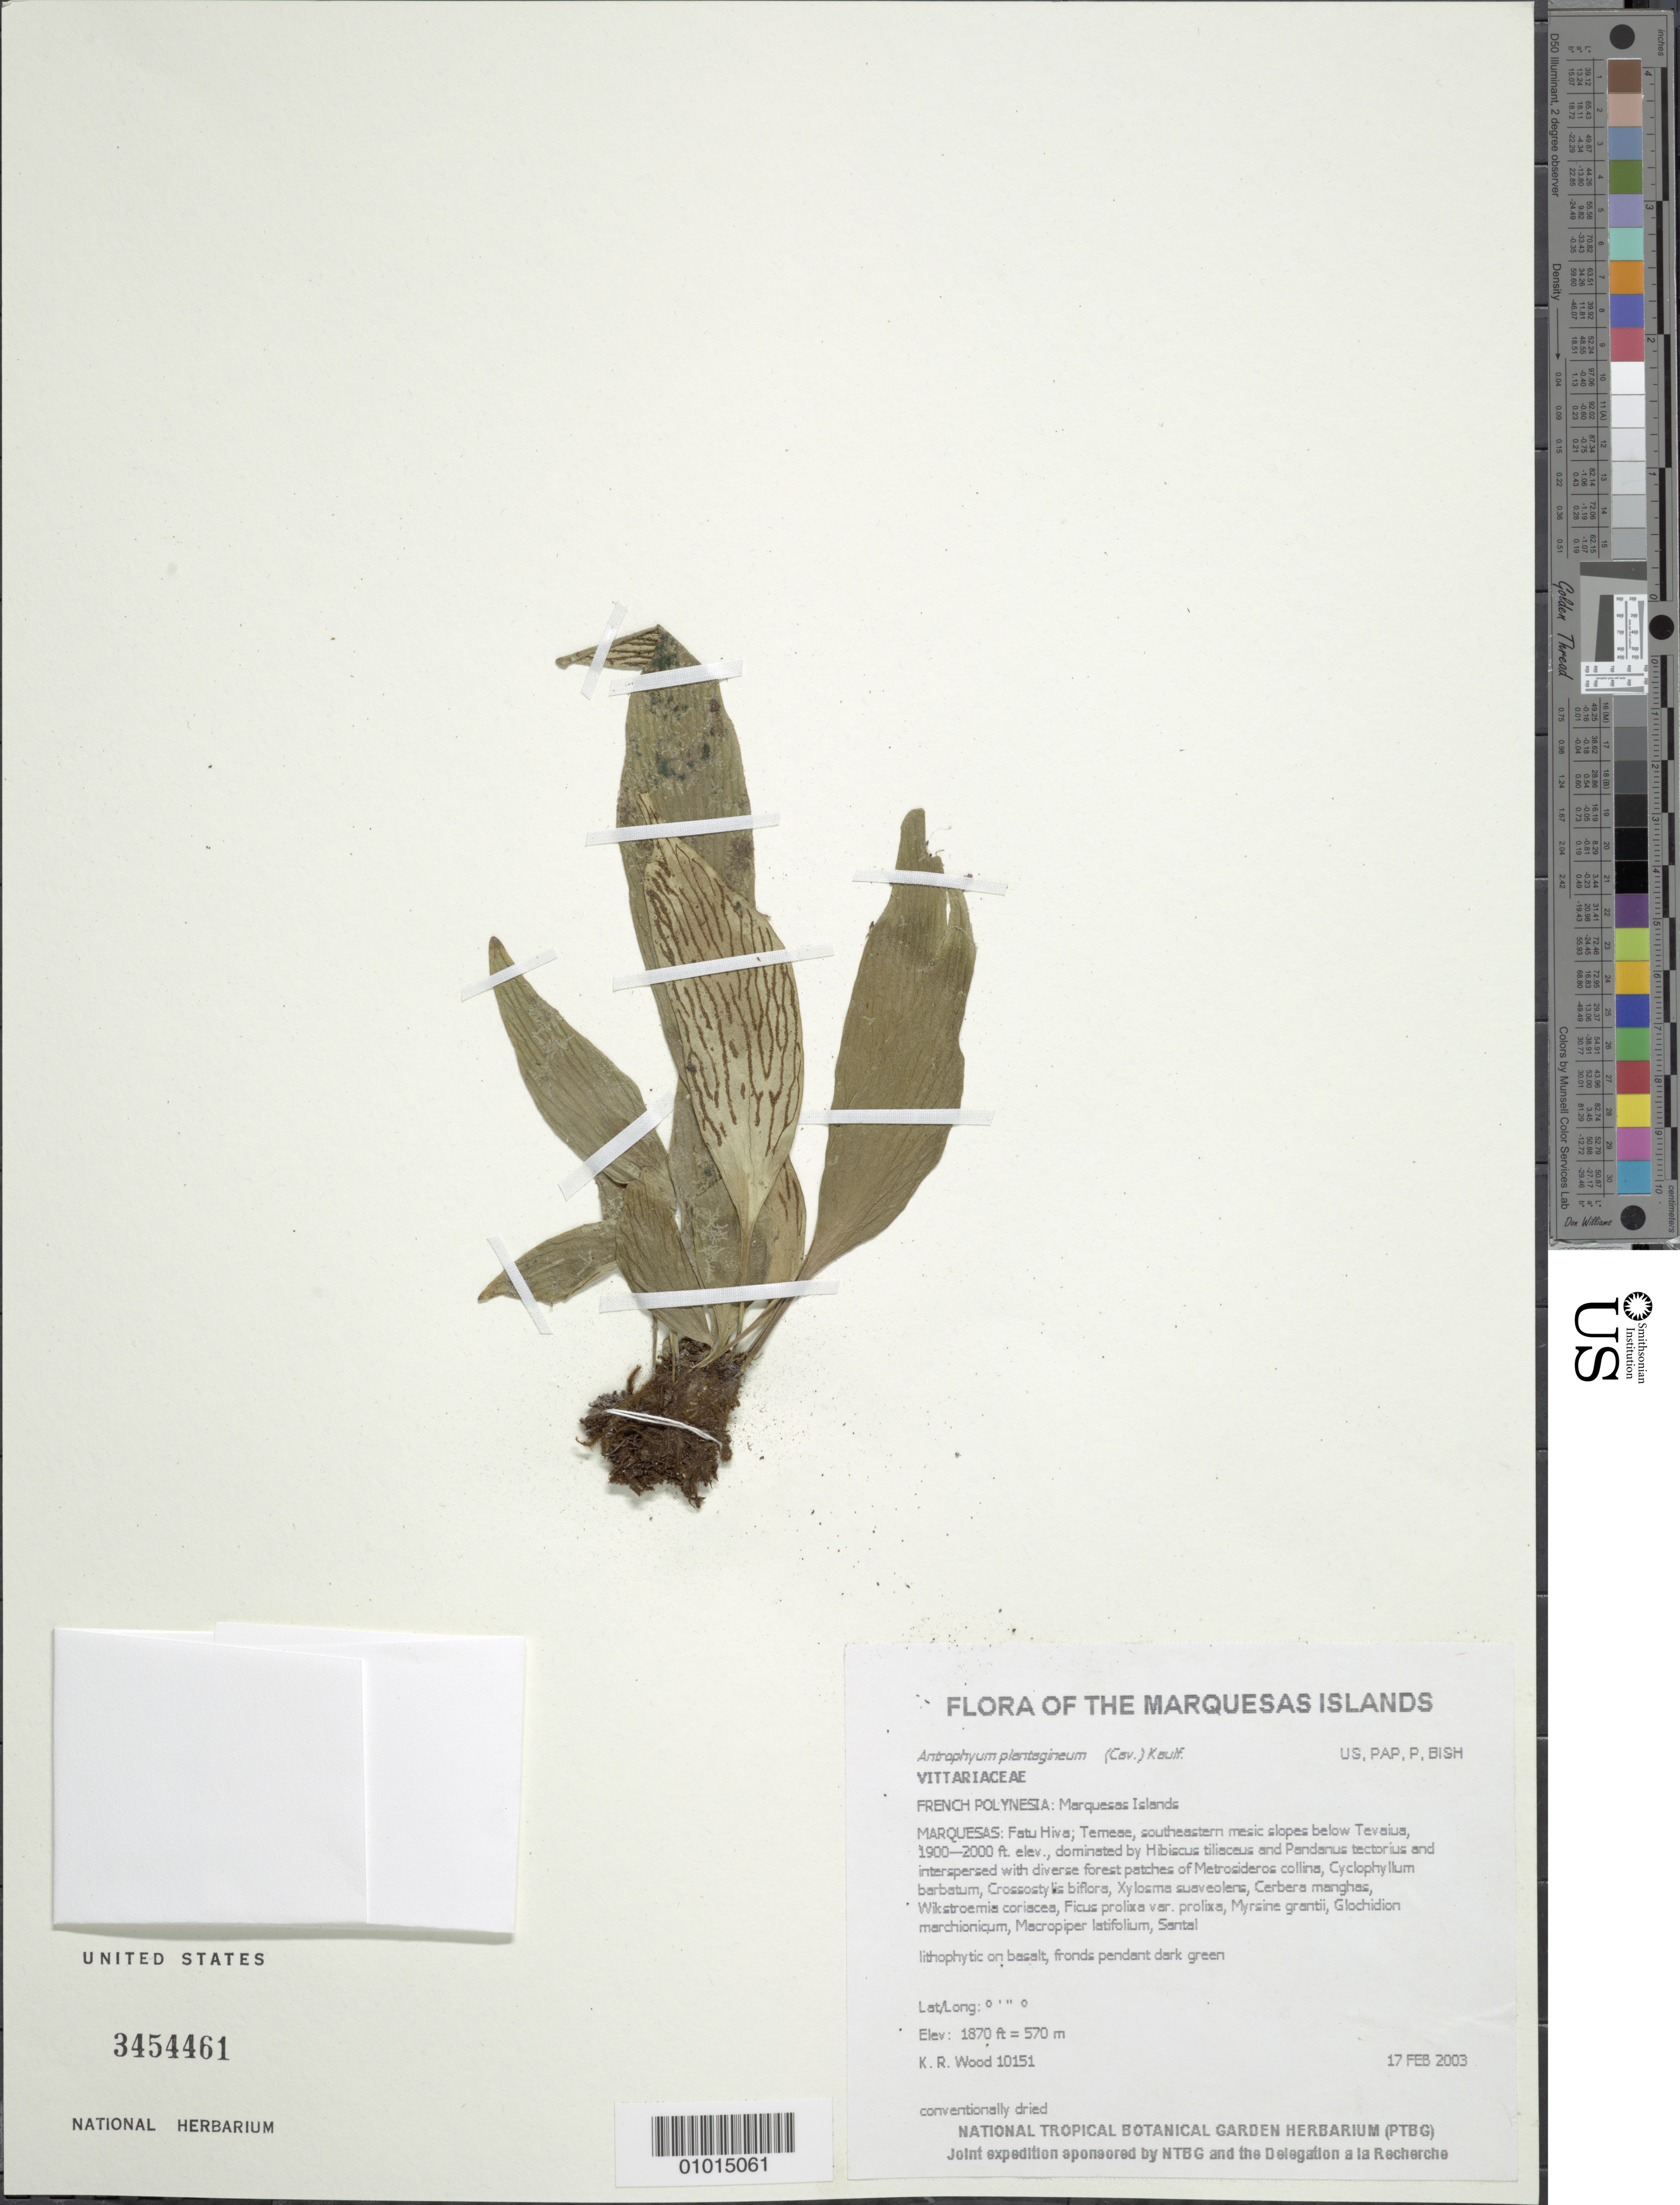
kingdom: Plantae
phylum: Tracheophyta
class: Polypodiopsida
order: Polypodiales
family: Pteridaceae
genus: Antrophyum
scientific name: Antrophyum plantagineum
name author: (Cav.) Kaulf.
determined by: Lorence, David H., (PTBG), National Tropical Botanical Garden (UNITED STATES)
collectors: K. R. Wood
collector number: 10151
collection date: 2003-02-17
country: French Polynesia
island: Fatu Hiva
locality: Temeae, southeastern mesic slopes below Tevaiua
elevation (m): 570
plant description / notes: Habitat degradation and destruction by feral goats and cattle, catastrophic extinction through environmental events, predation by rats that eat seeds, competition with non-native plant taxa such as Psidium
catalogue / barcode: US 3454461